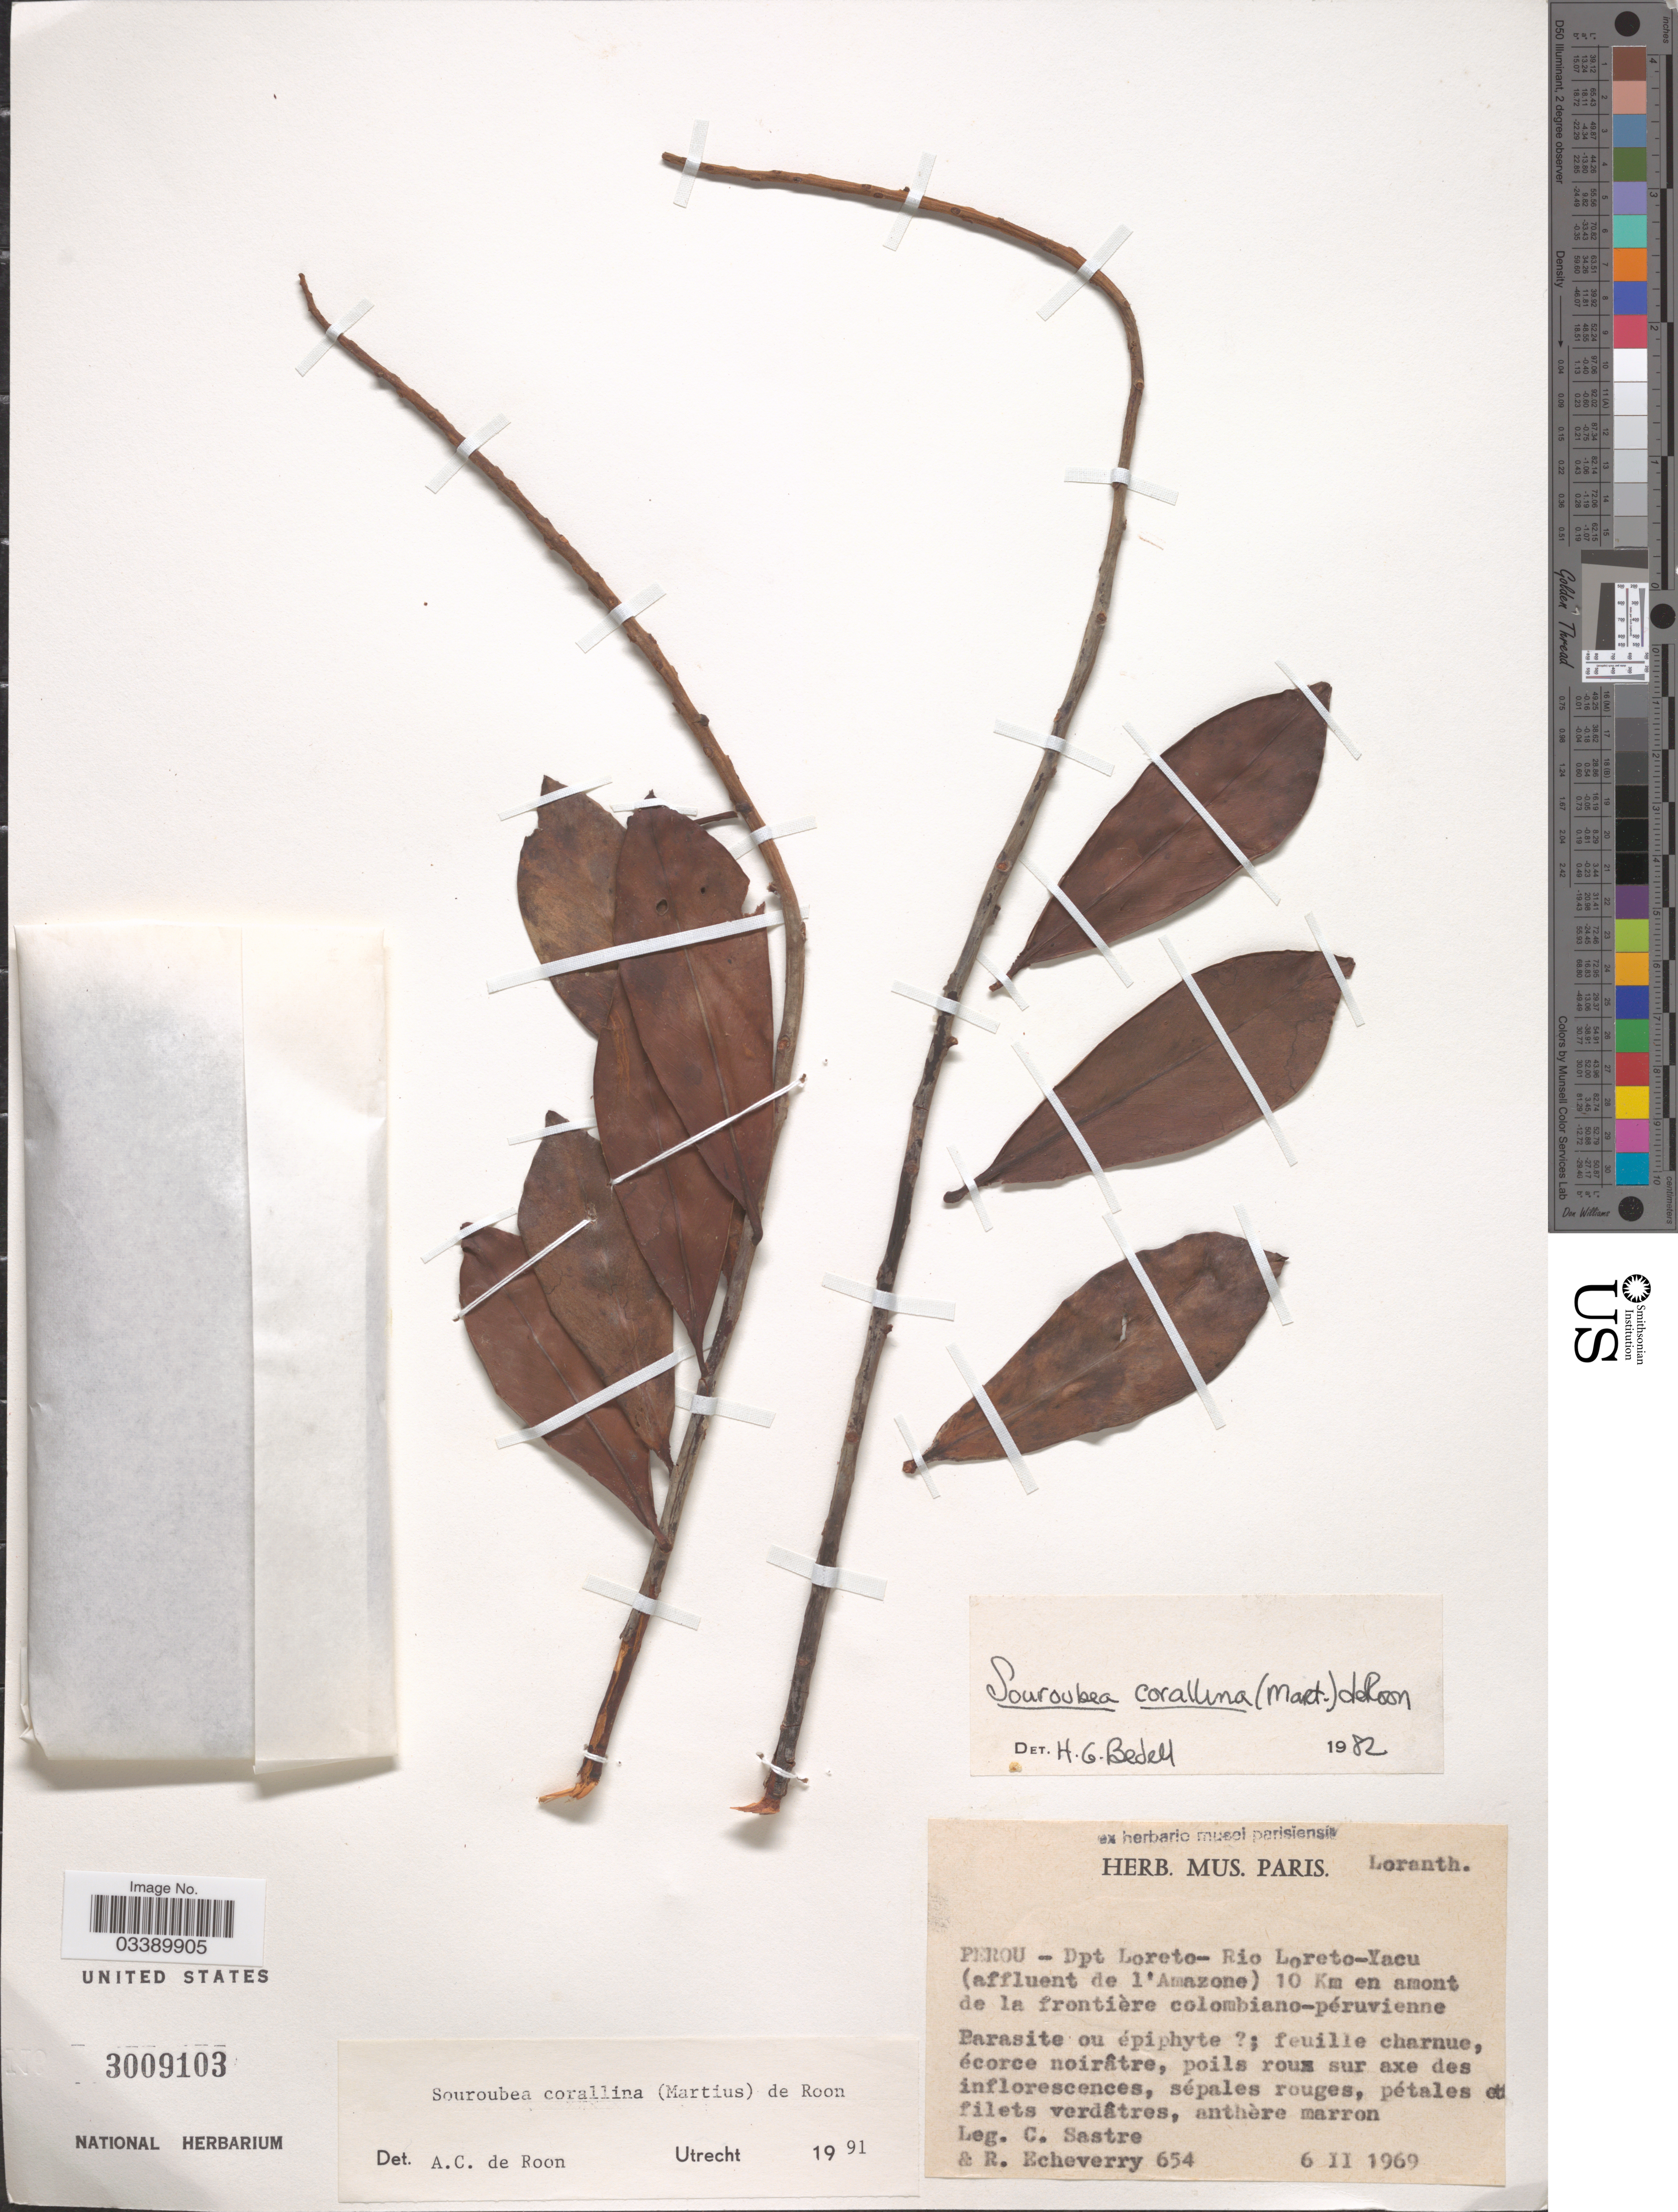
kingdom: Plantae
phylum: Tracheophyta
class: Magnoliopsida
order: Ericales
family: Marcgraviaceae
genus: Souroubea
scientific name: Souroubea corallina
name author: (Mart.) de Roon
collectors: C. Sastre & R. Echeverry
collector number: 654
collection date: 1969-02-06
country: Peru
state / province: Loreto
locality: Dpt Loreto- Rio Loreto- Yacu (affluent de l'Amazone) 10 Km en amont de la frontière colombiano-péruvienne.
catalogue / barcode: US 3009103